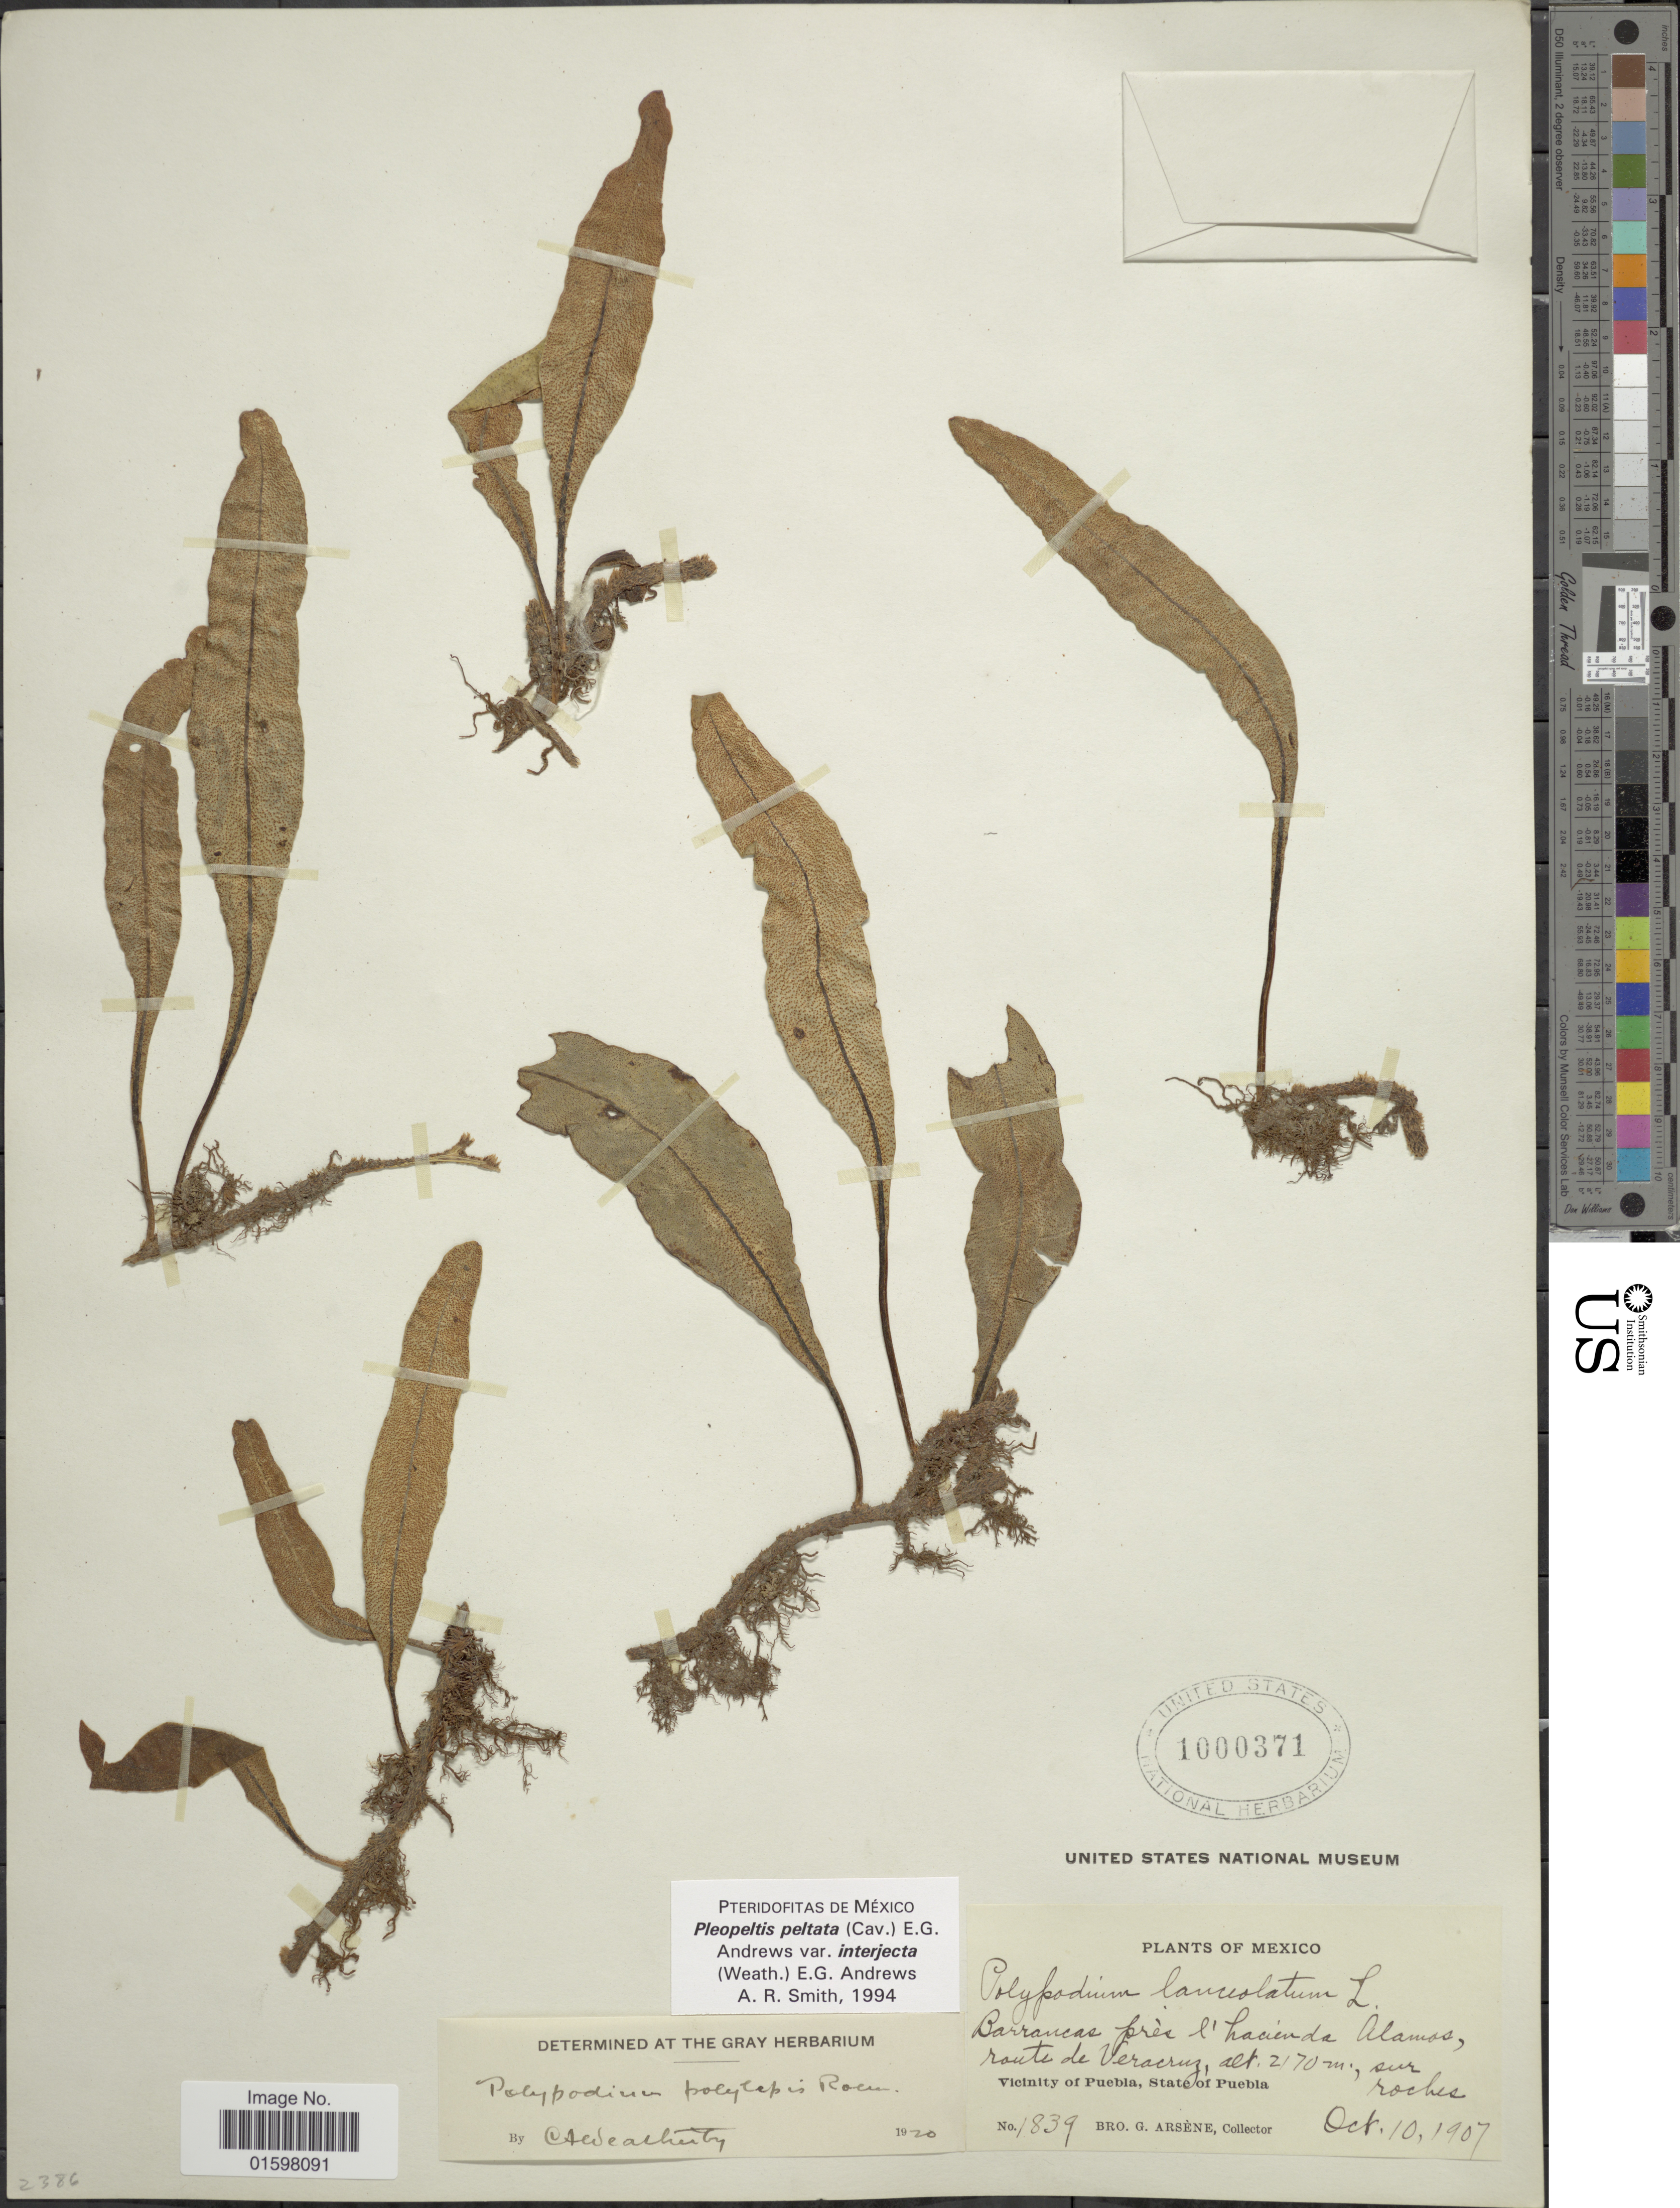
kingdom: Plantae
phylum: Tracheophyta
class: Polypodiopsida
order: Polypodiales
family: Polypodiaceae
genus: Pleopeltis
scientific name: Pleopeltis peltata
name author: Scort.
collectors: Bro. G. Arsène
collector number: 1839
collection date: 1907-10-10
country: Mexico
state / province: Puebla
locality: Barranca pres l' hacienda Alamso route de Veracruz. Vicinity of Puebla, State of Puebla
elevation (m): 2170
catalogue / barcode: US 1000371